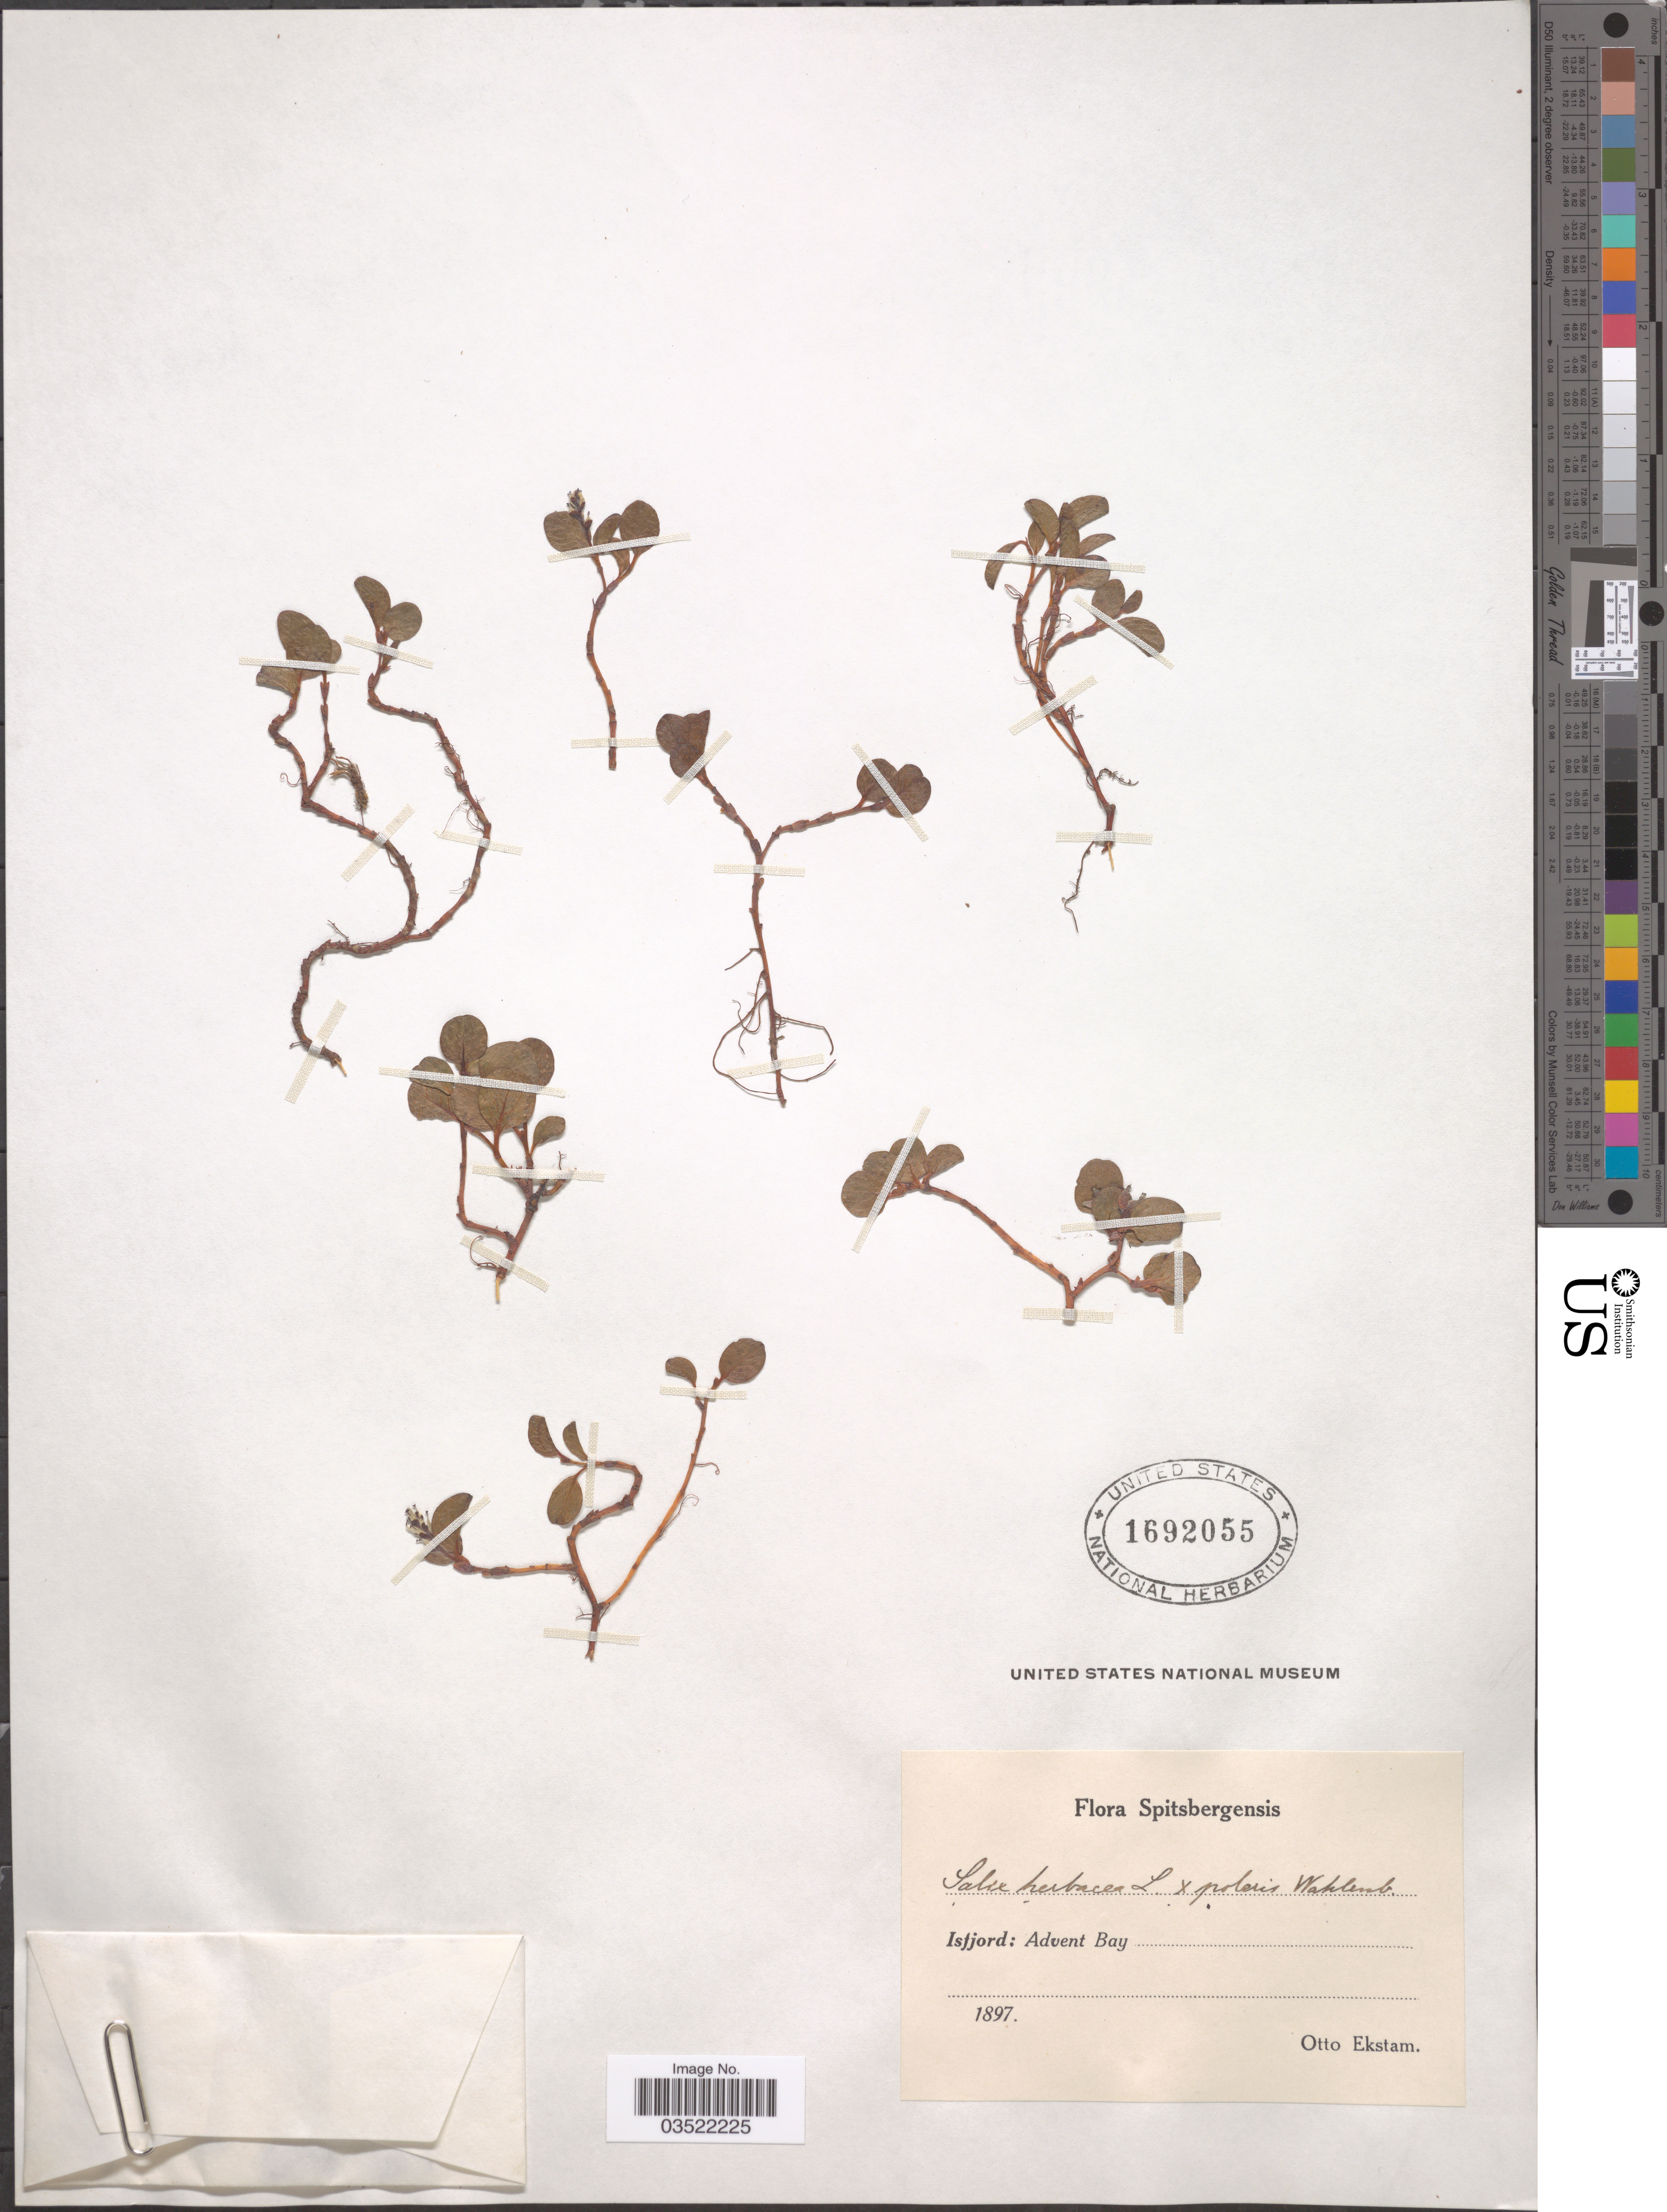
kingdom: Plantae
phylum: Tracheophyta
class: Magnoliopsida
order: Malpighiales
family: Salicaceae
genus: Salix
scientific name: Salix herbacea x S. polaris Wahlenb.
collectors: O. Ekstam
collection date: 1897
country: Norway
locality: Spitsbergensis. Istfjord: Advent Bay.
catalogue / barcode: US 1692055